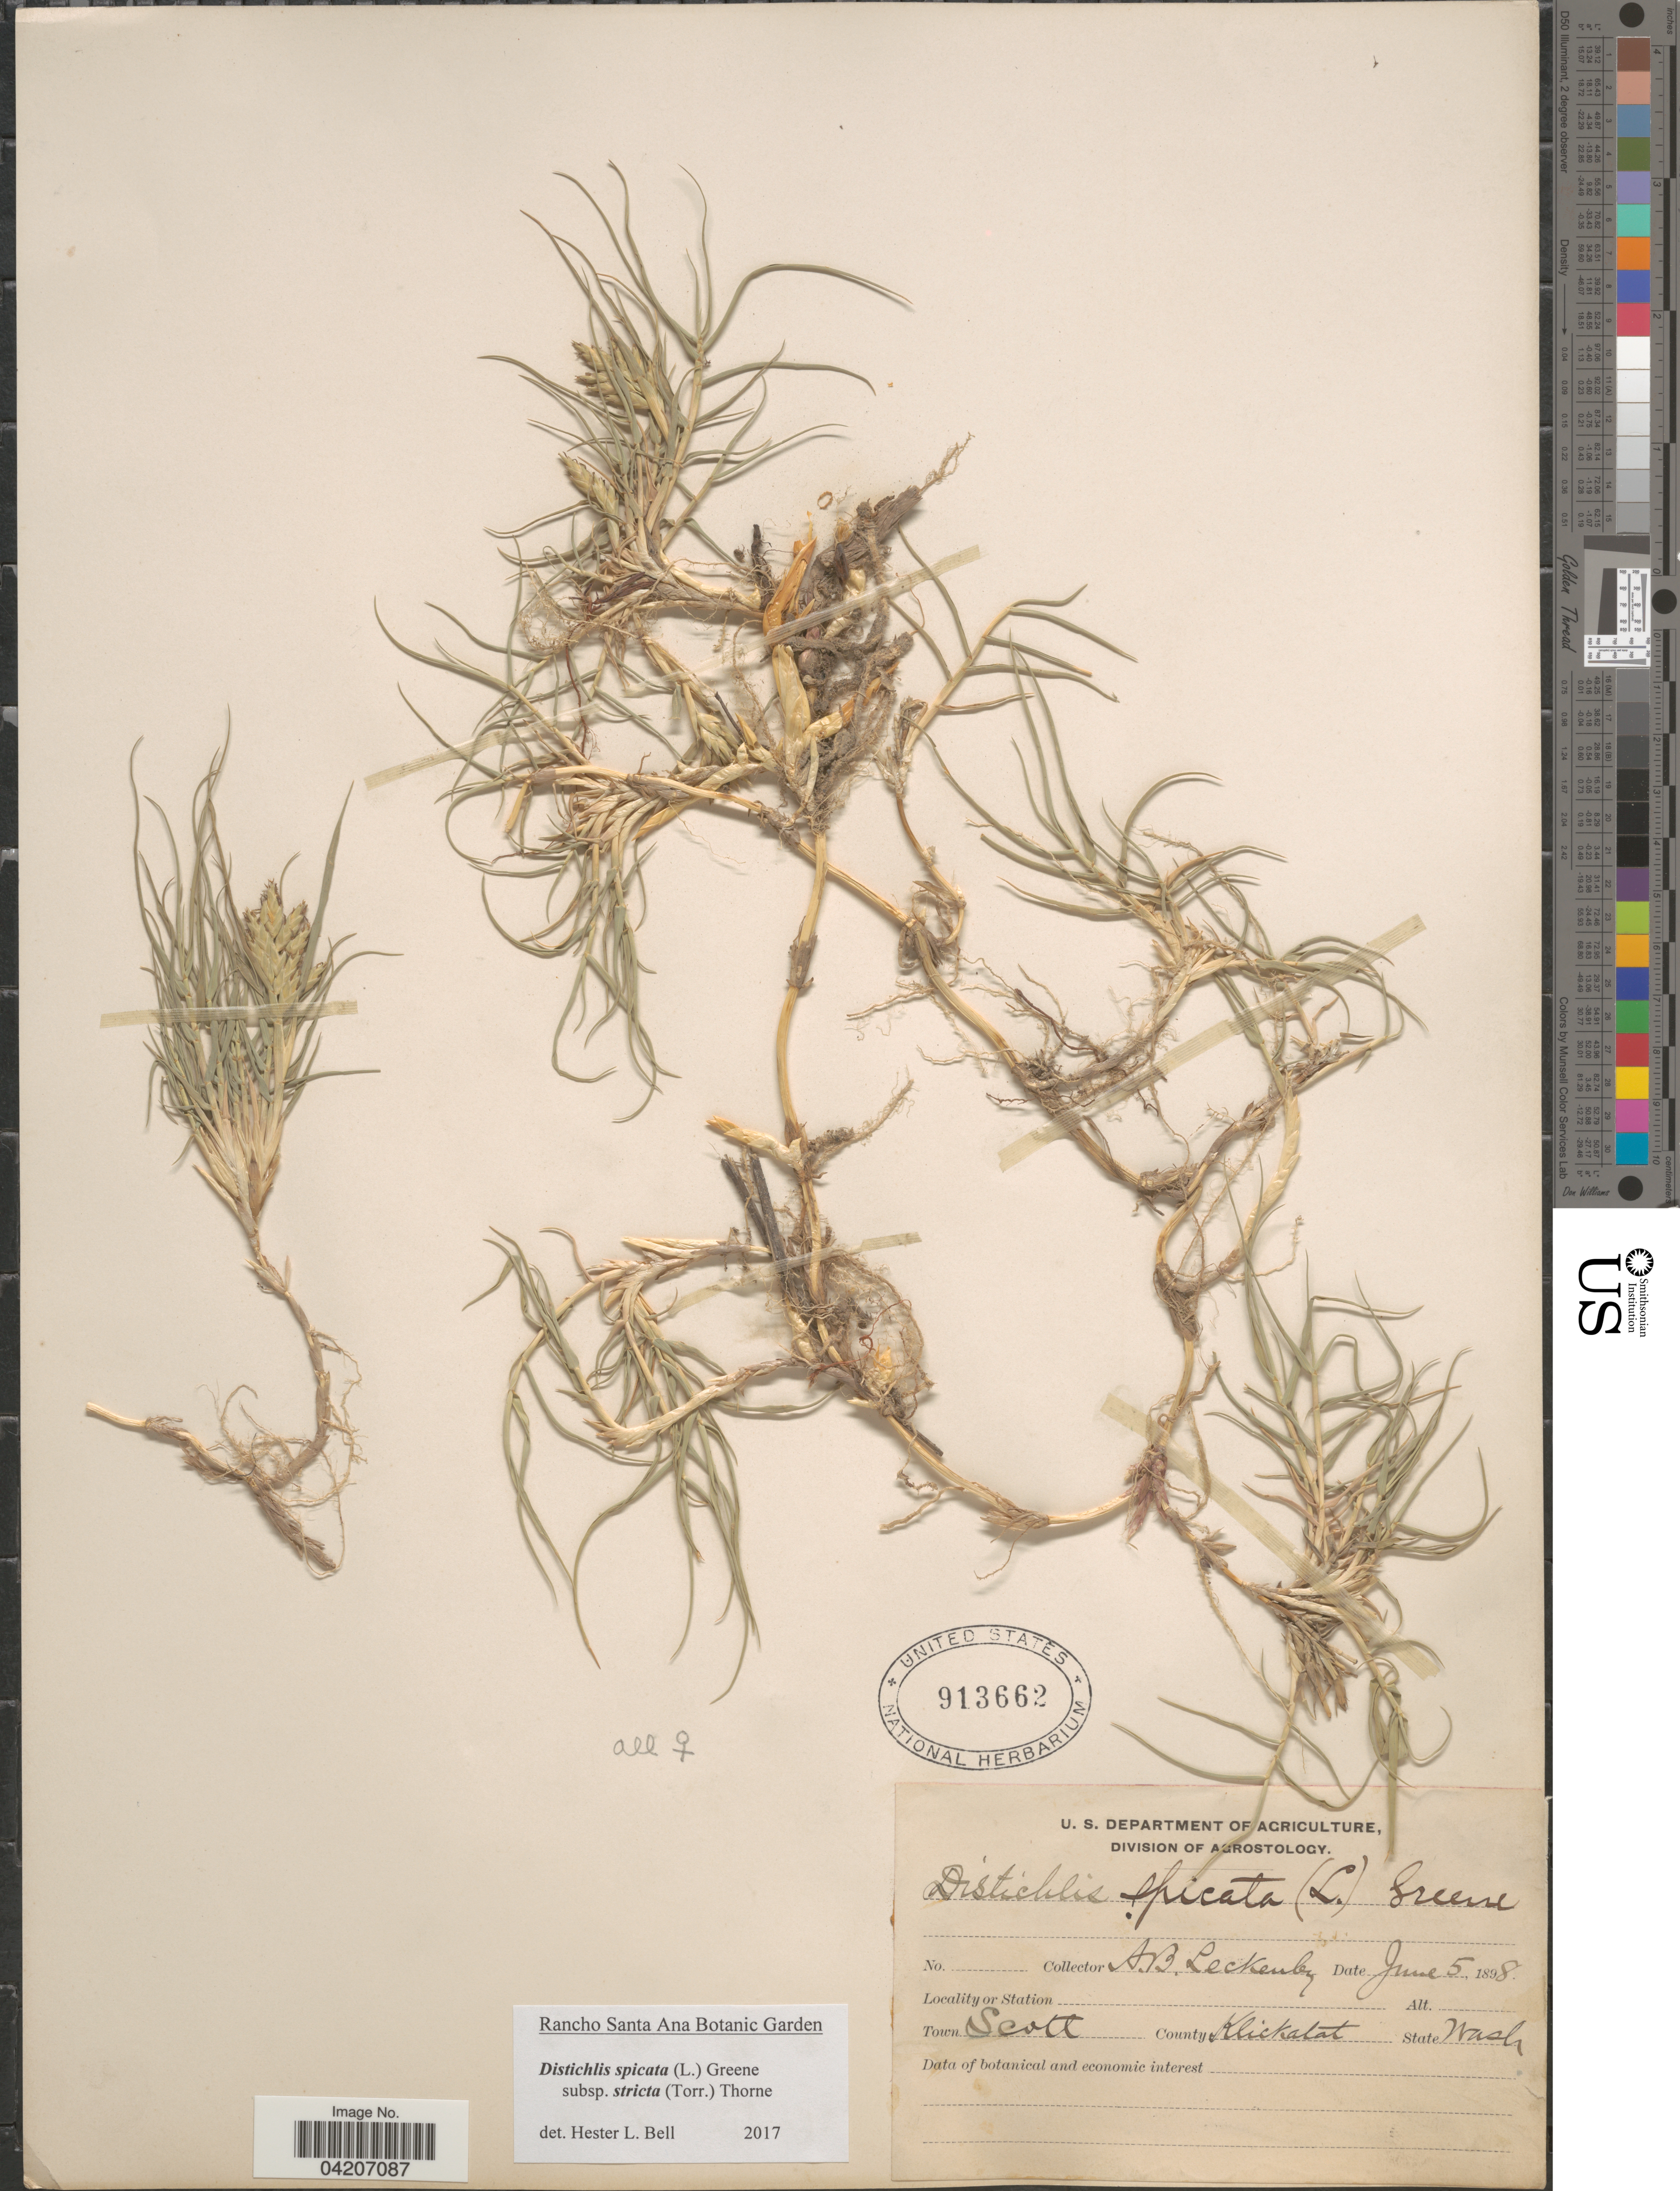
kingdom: Plantae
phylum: Tracheophyta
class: Liliopsida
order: Poales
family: Poaceae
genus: Distichlis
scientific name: Distichlis spicata subsp. stricta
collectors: A. Leckenby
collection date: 1898-06-05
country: United States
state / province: Washington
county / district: Klickitat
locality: Town Scott. County Klickitat.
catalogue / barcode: US 913662